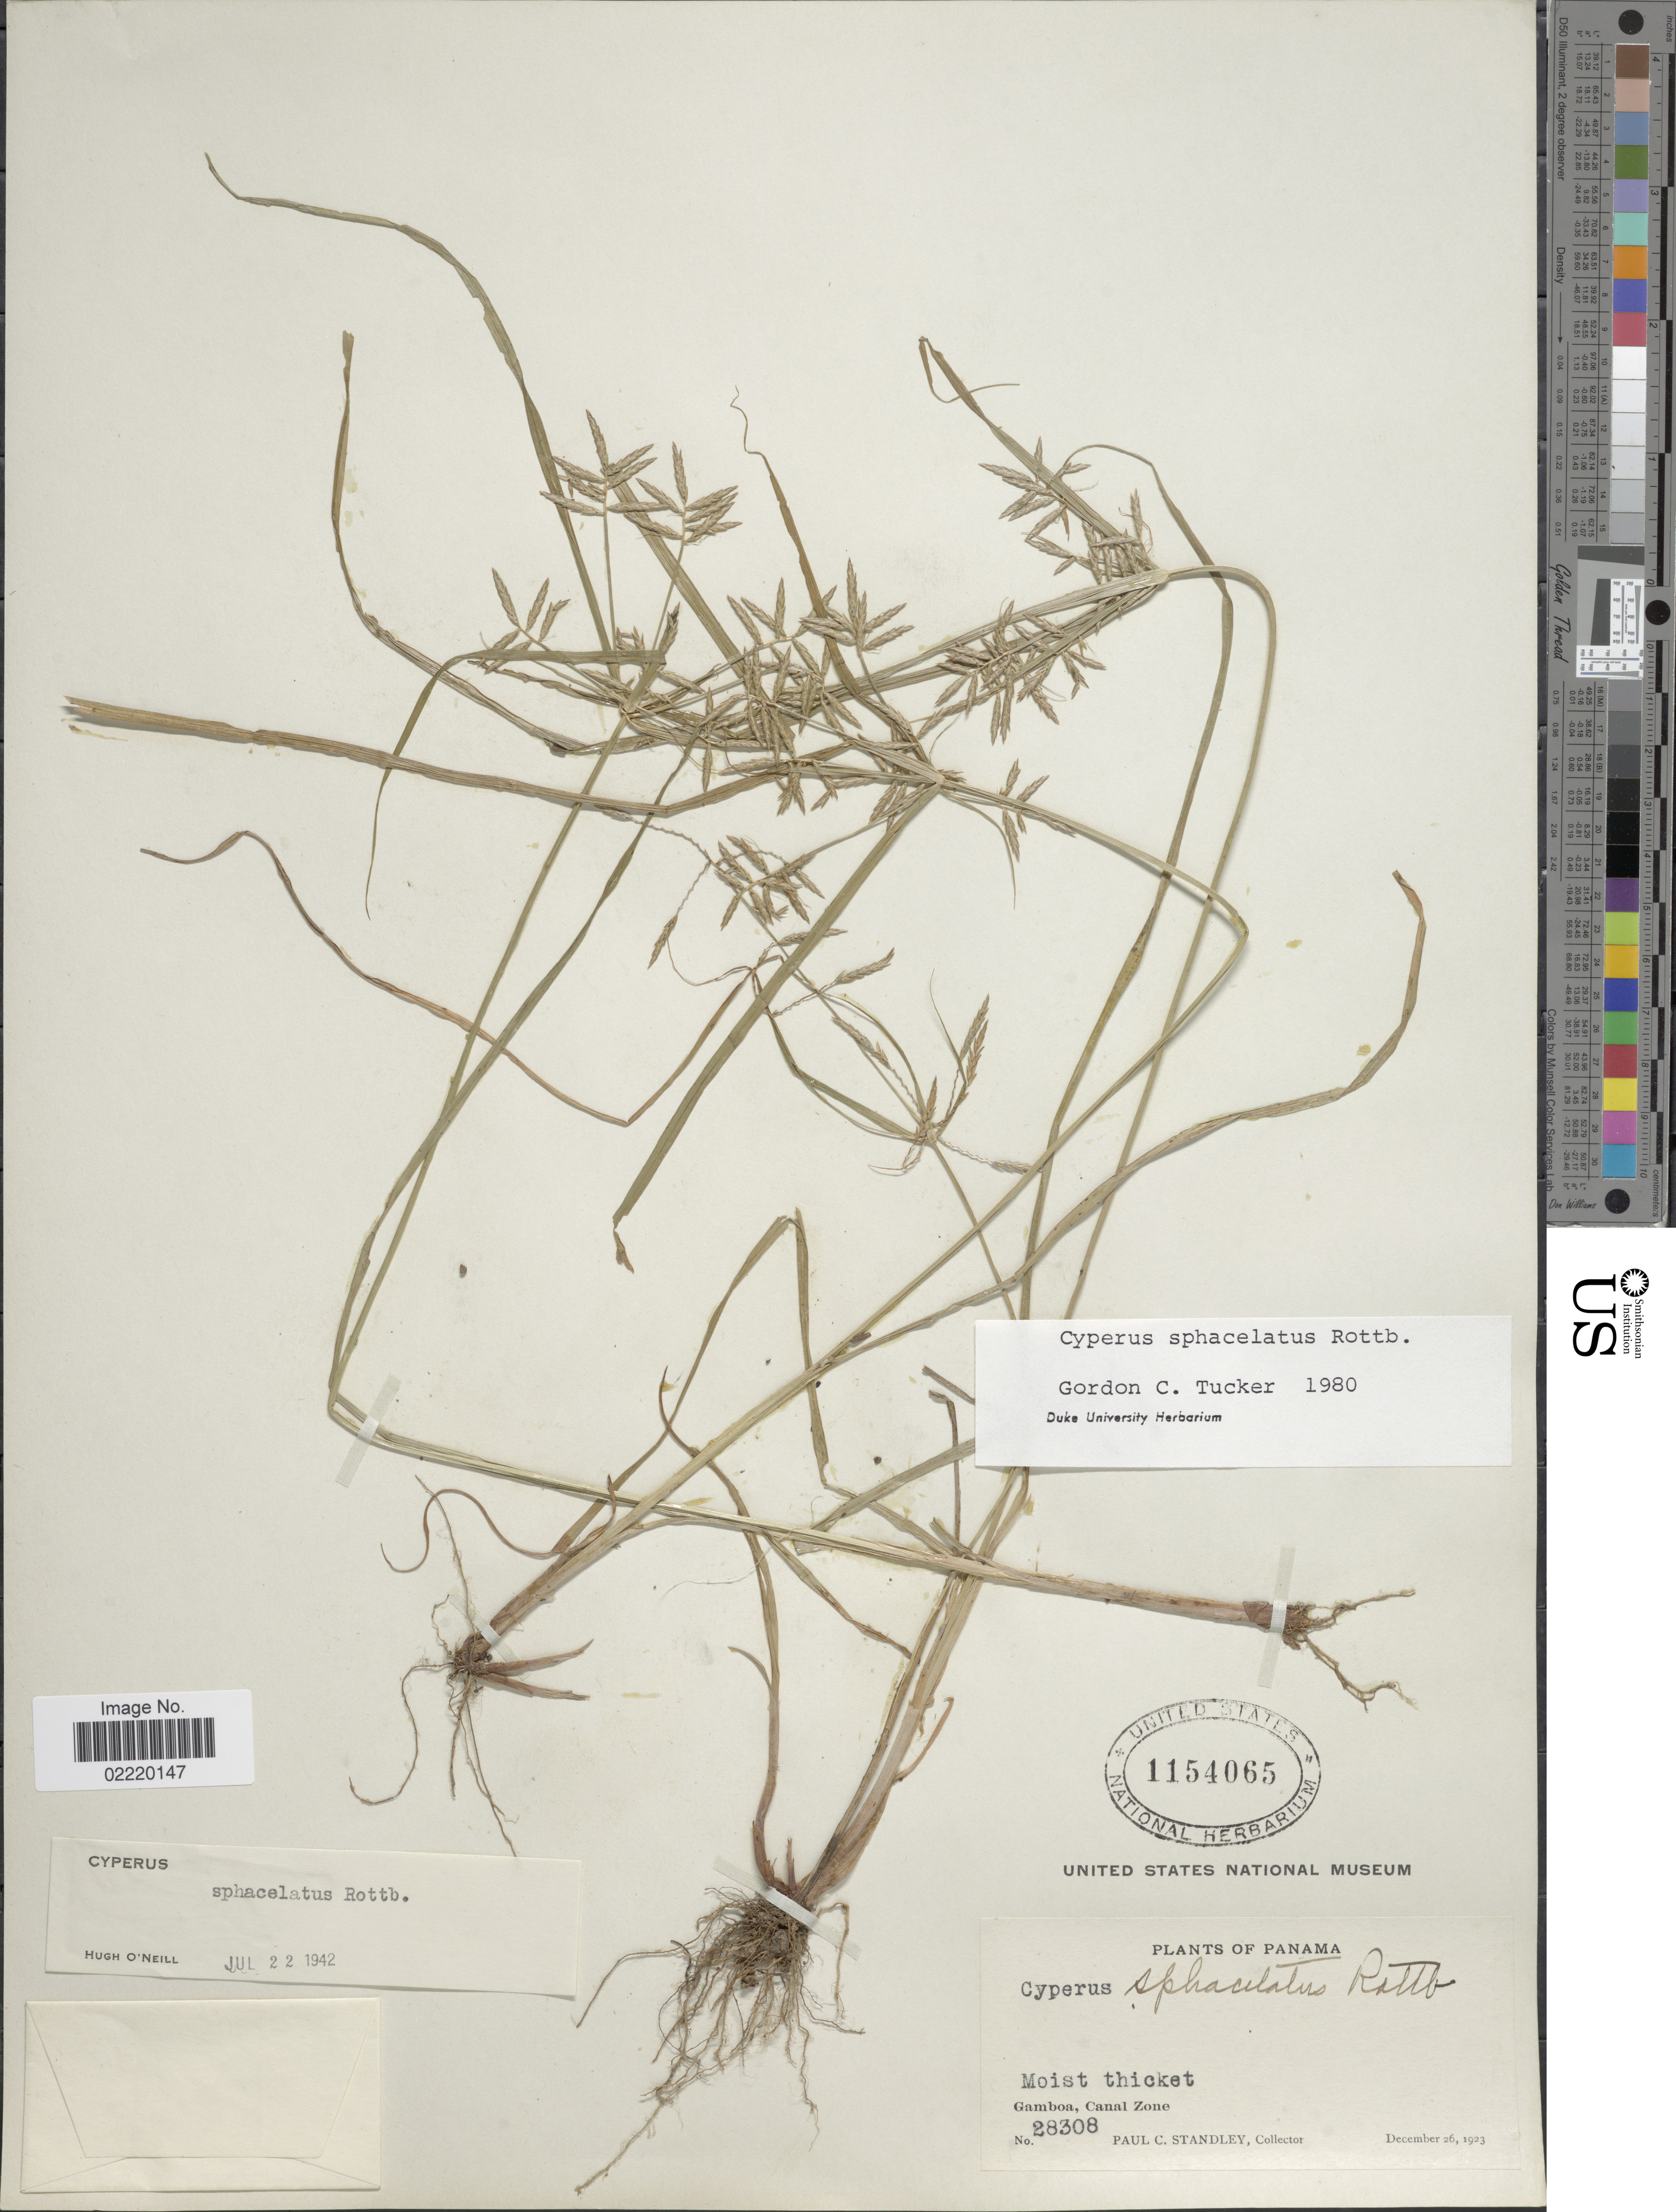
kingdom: Plantae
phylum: Tracheophyta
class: Liliopsida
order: Poales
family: Cyperaceae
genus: Cyperus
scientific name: Cyperus sphacelatus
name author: Rottb.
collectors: P. C. Standley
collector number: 28308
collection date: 1923-12-26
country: Panama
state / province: Colón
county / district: Canal Zone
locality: Moist thicket, Gamboa, Canal Zone.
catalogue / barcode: US 1154065